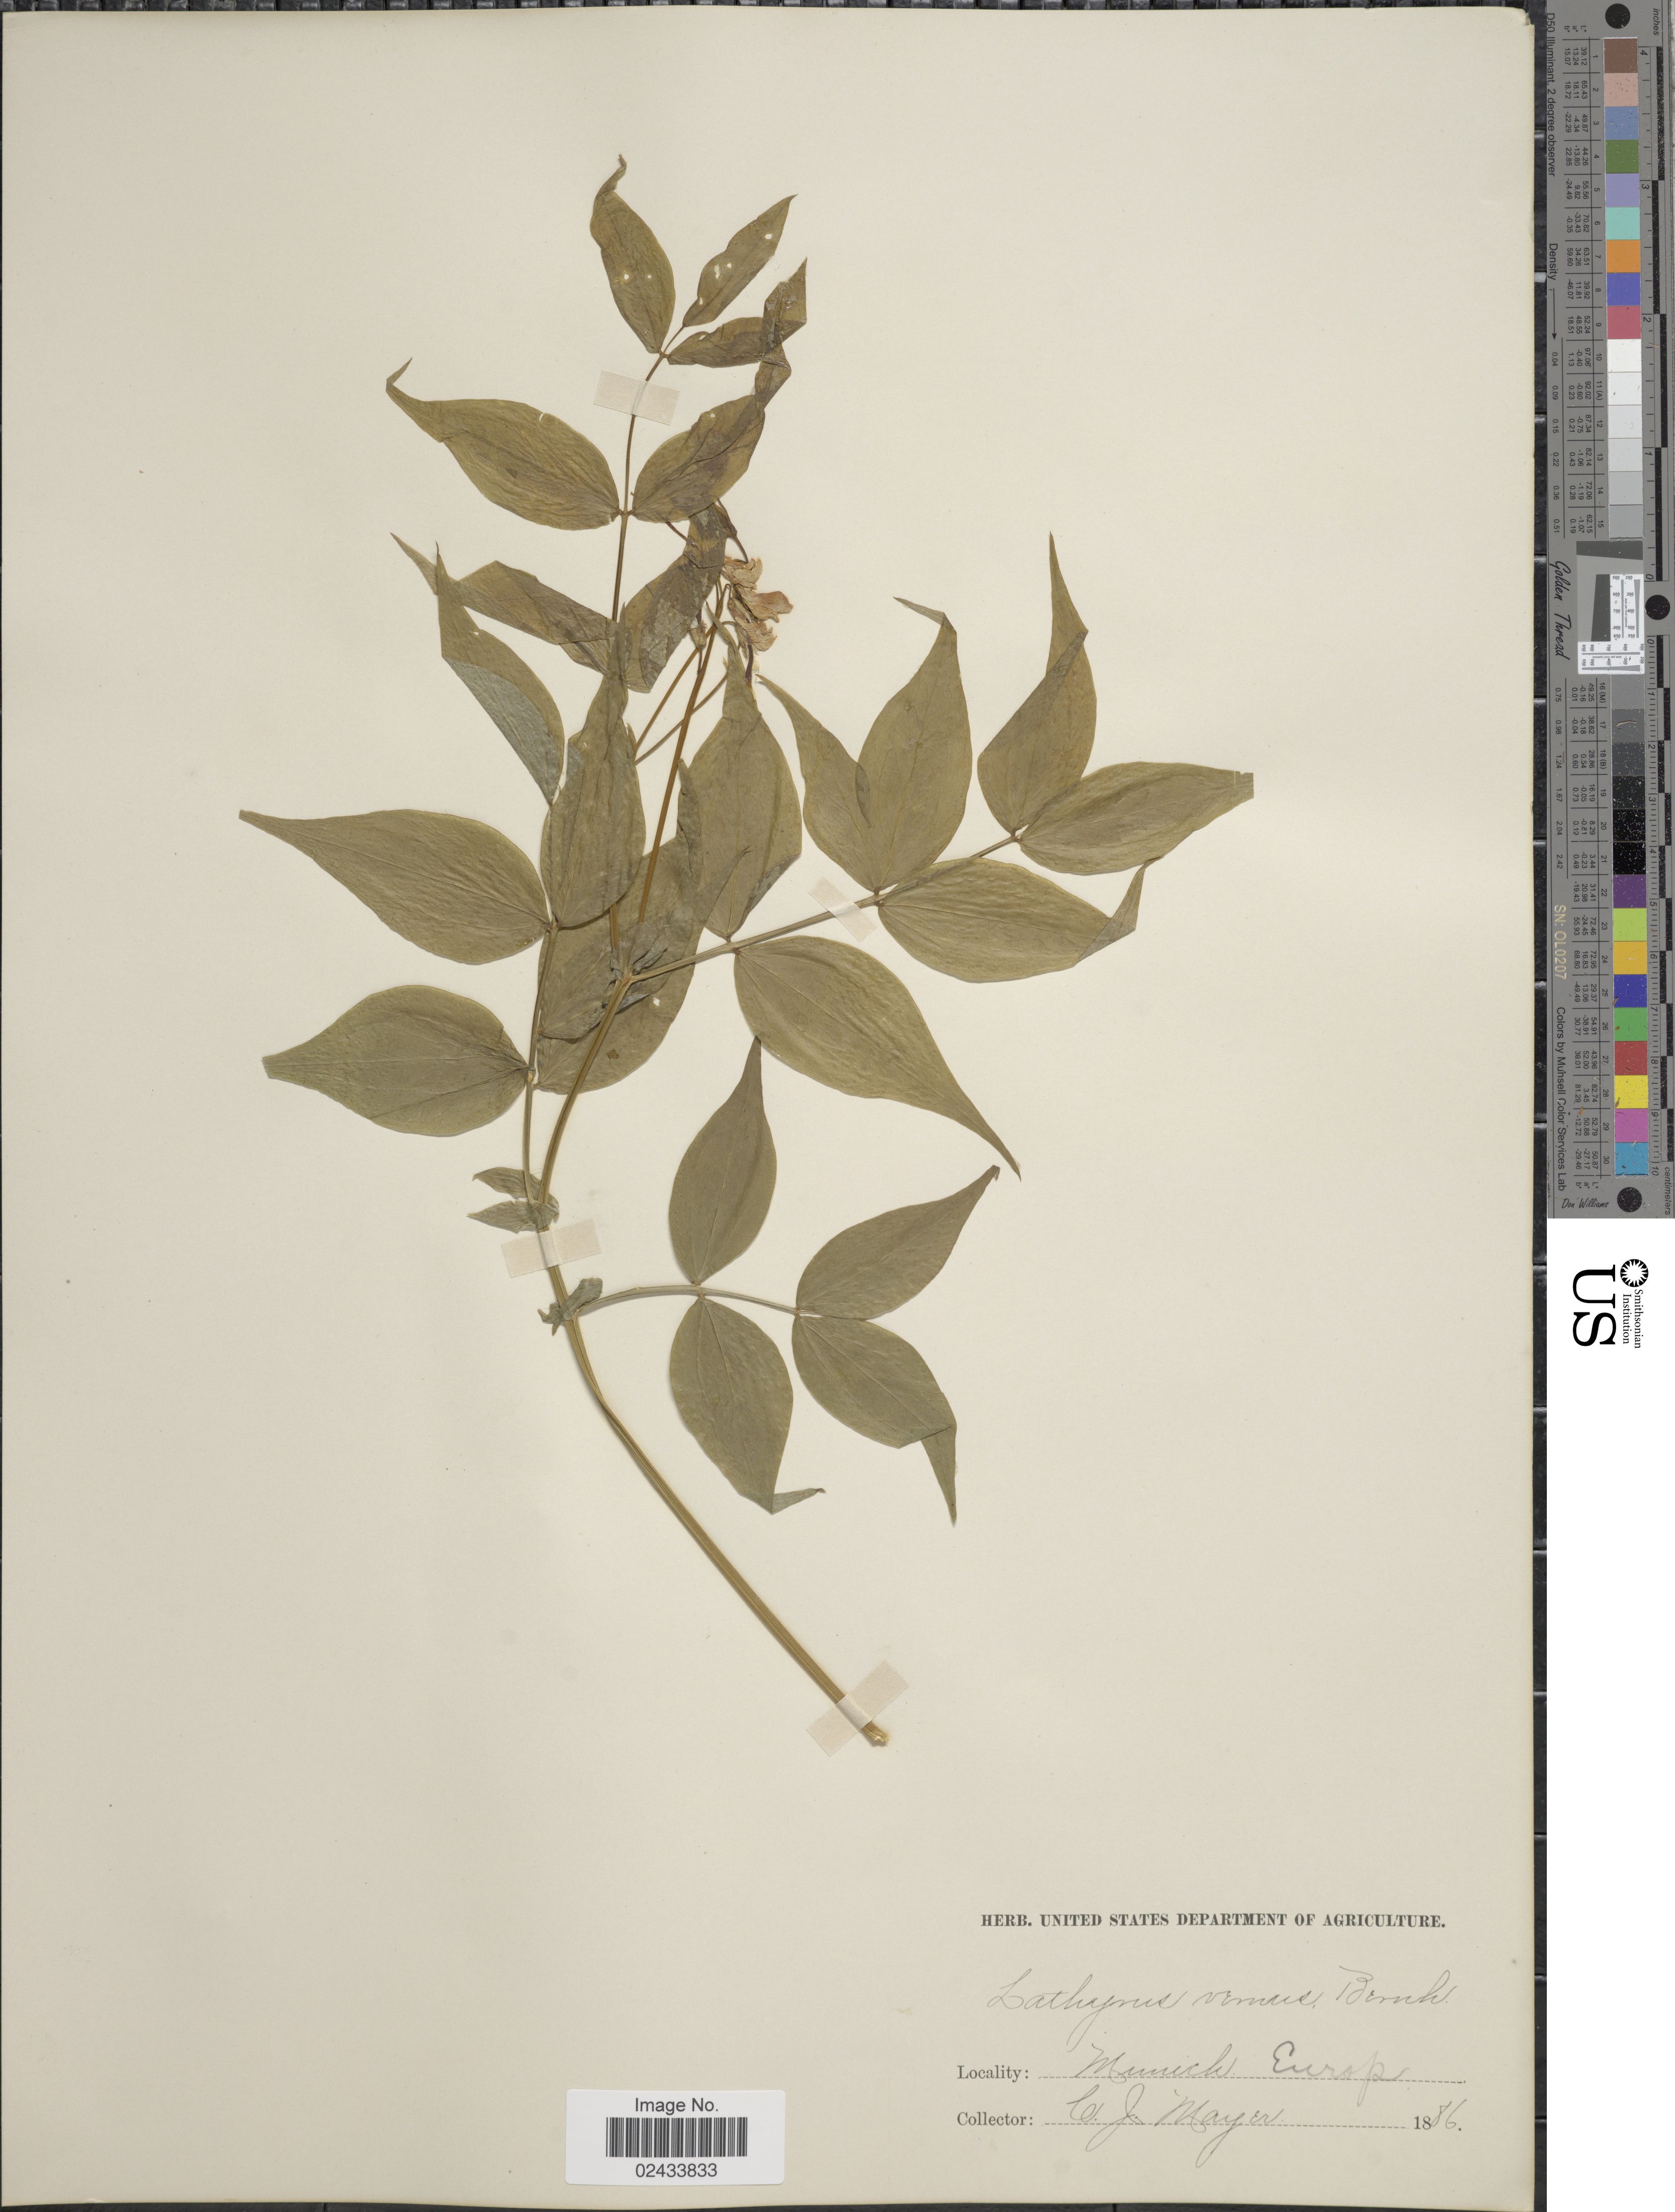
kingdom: Plantae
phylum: Tracheophyta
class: Magnoliopsida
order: Fabales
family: Fabaceae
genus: Lathyrus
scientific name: Lathyrus vernus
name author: (L.) Bernh.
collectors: C. Mayer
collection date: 1886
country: Germany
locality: Munich